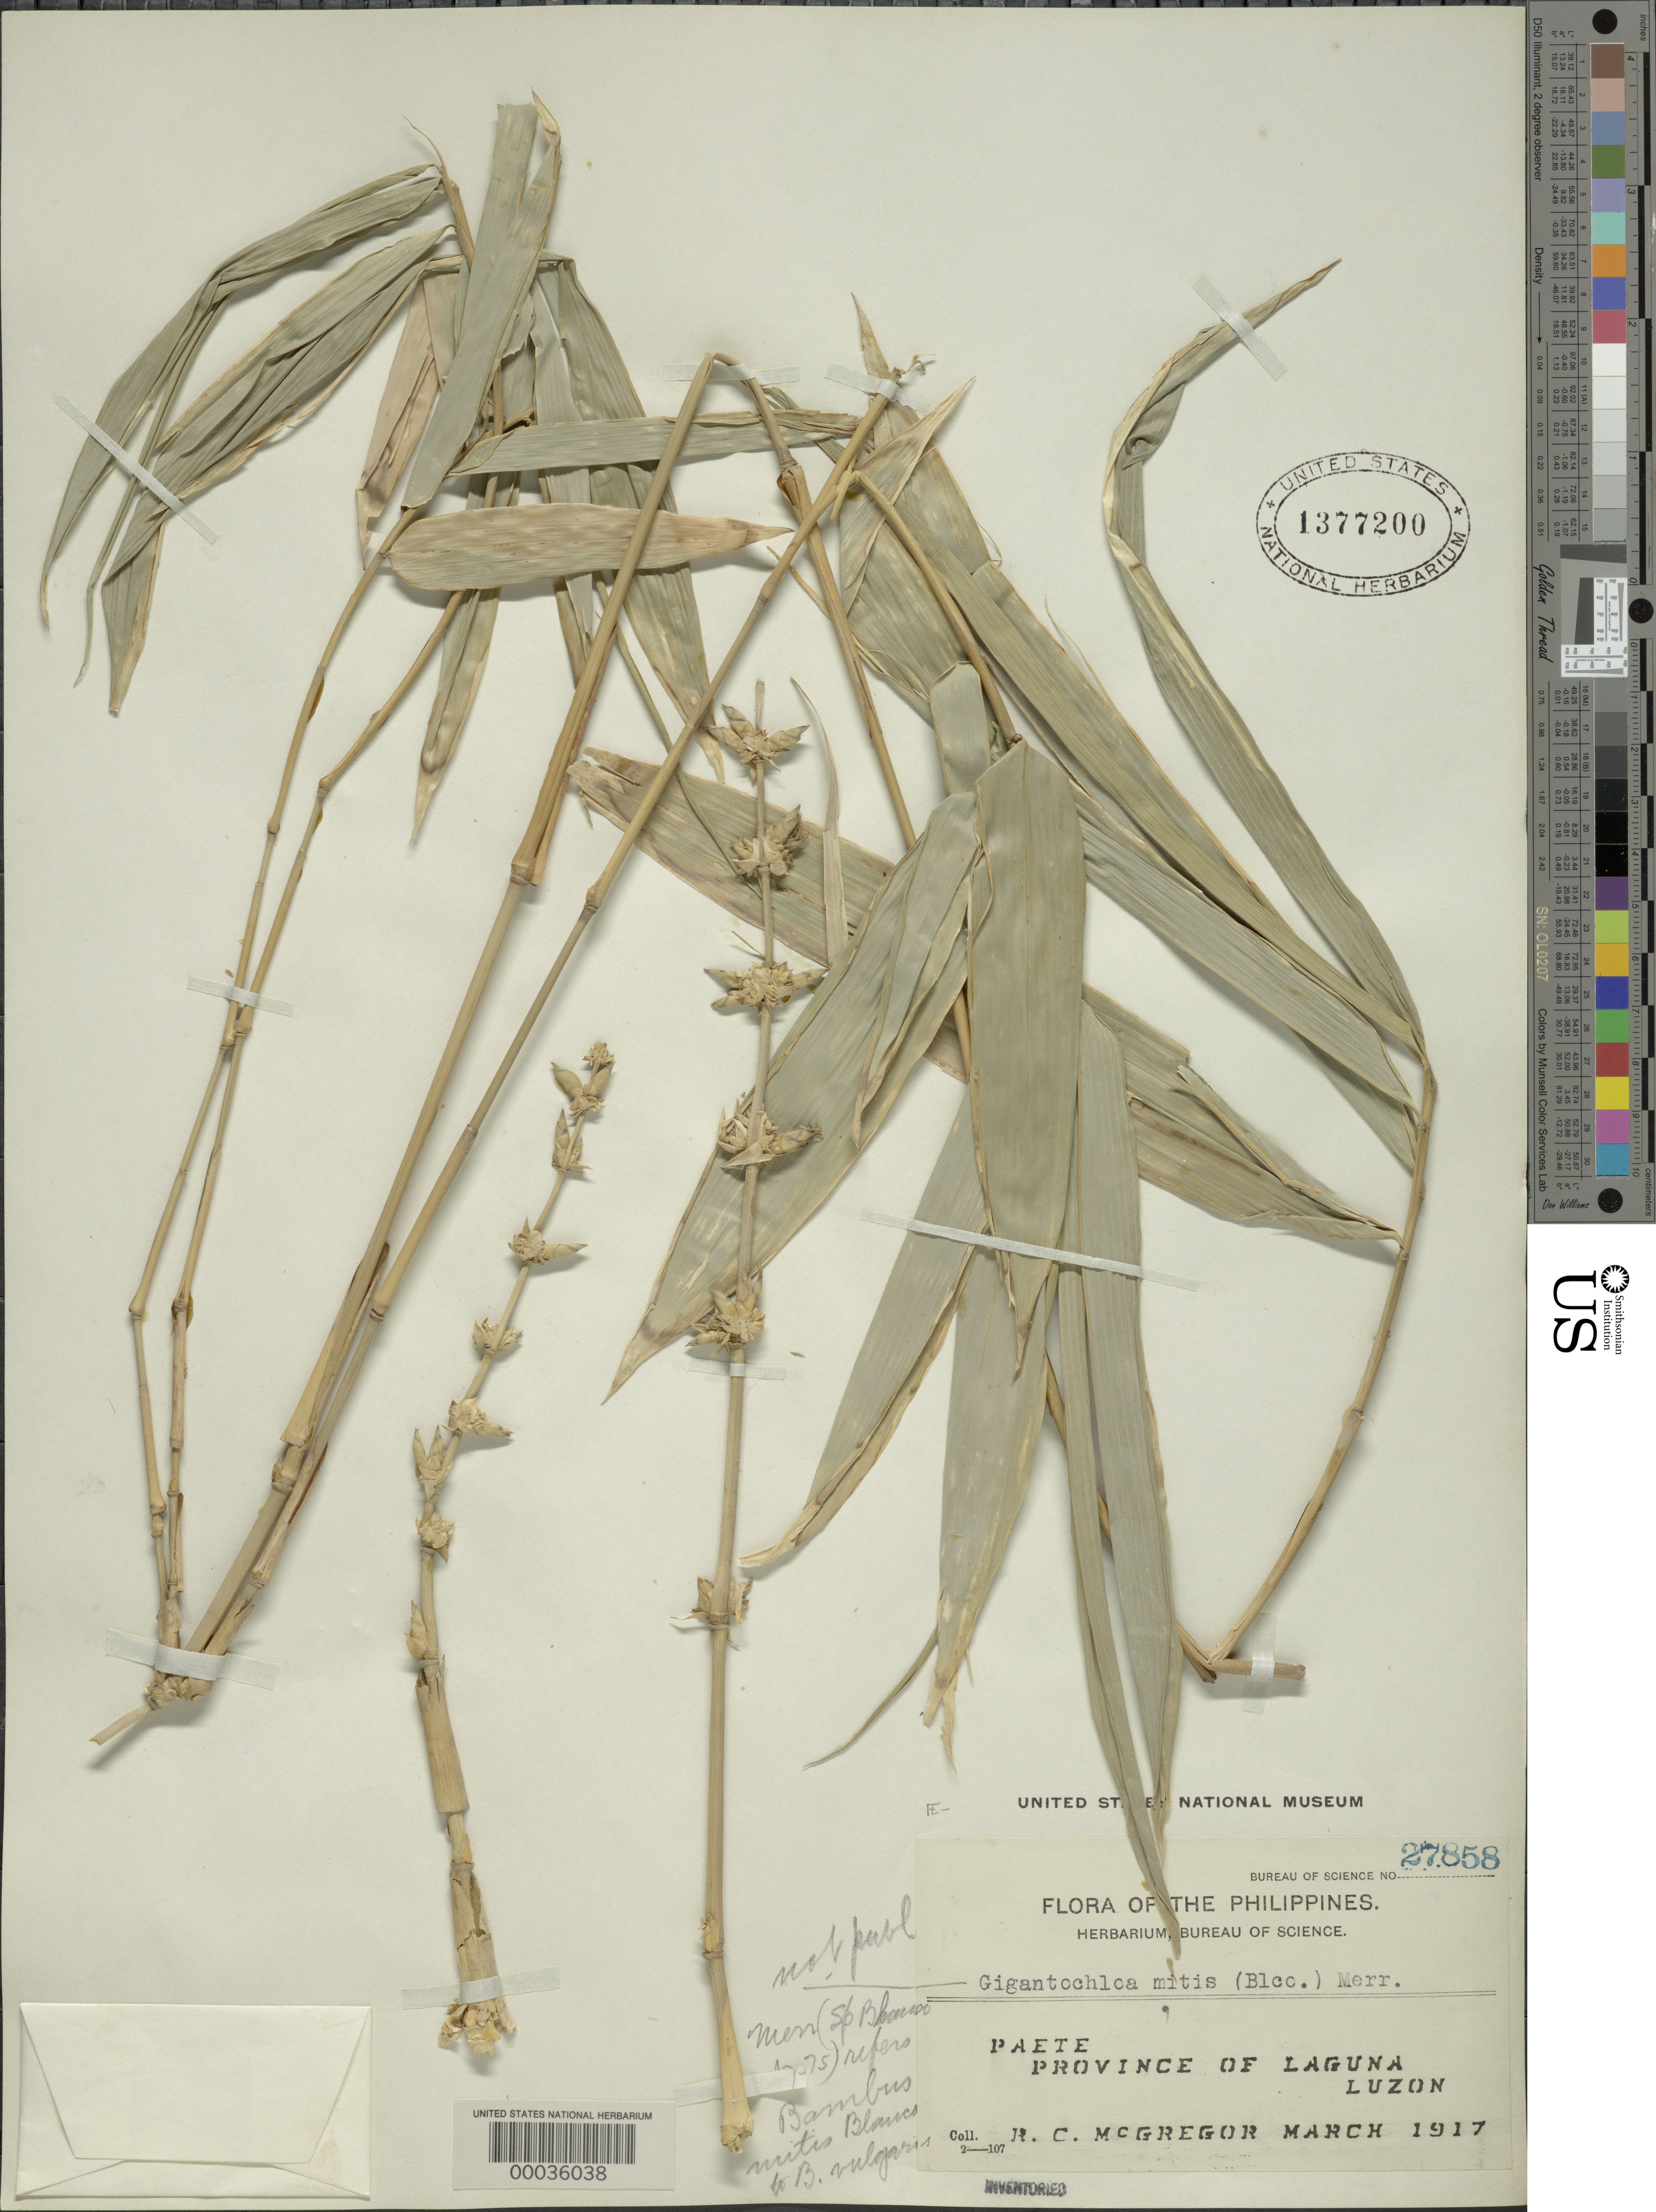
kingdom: Plantae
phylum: Tracheophyta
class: Liliopsida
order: Poales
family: Poaceae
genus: Dendrocalamus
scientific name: Dendrocalamus sp.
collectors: R. C. McGregor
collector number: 27858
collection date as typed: Mar 1917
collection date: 1917-03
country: Philippines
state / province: Calabarzon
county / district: Laguna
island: Luzon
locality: Luzon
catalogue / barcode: US 1377200